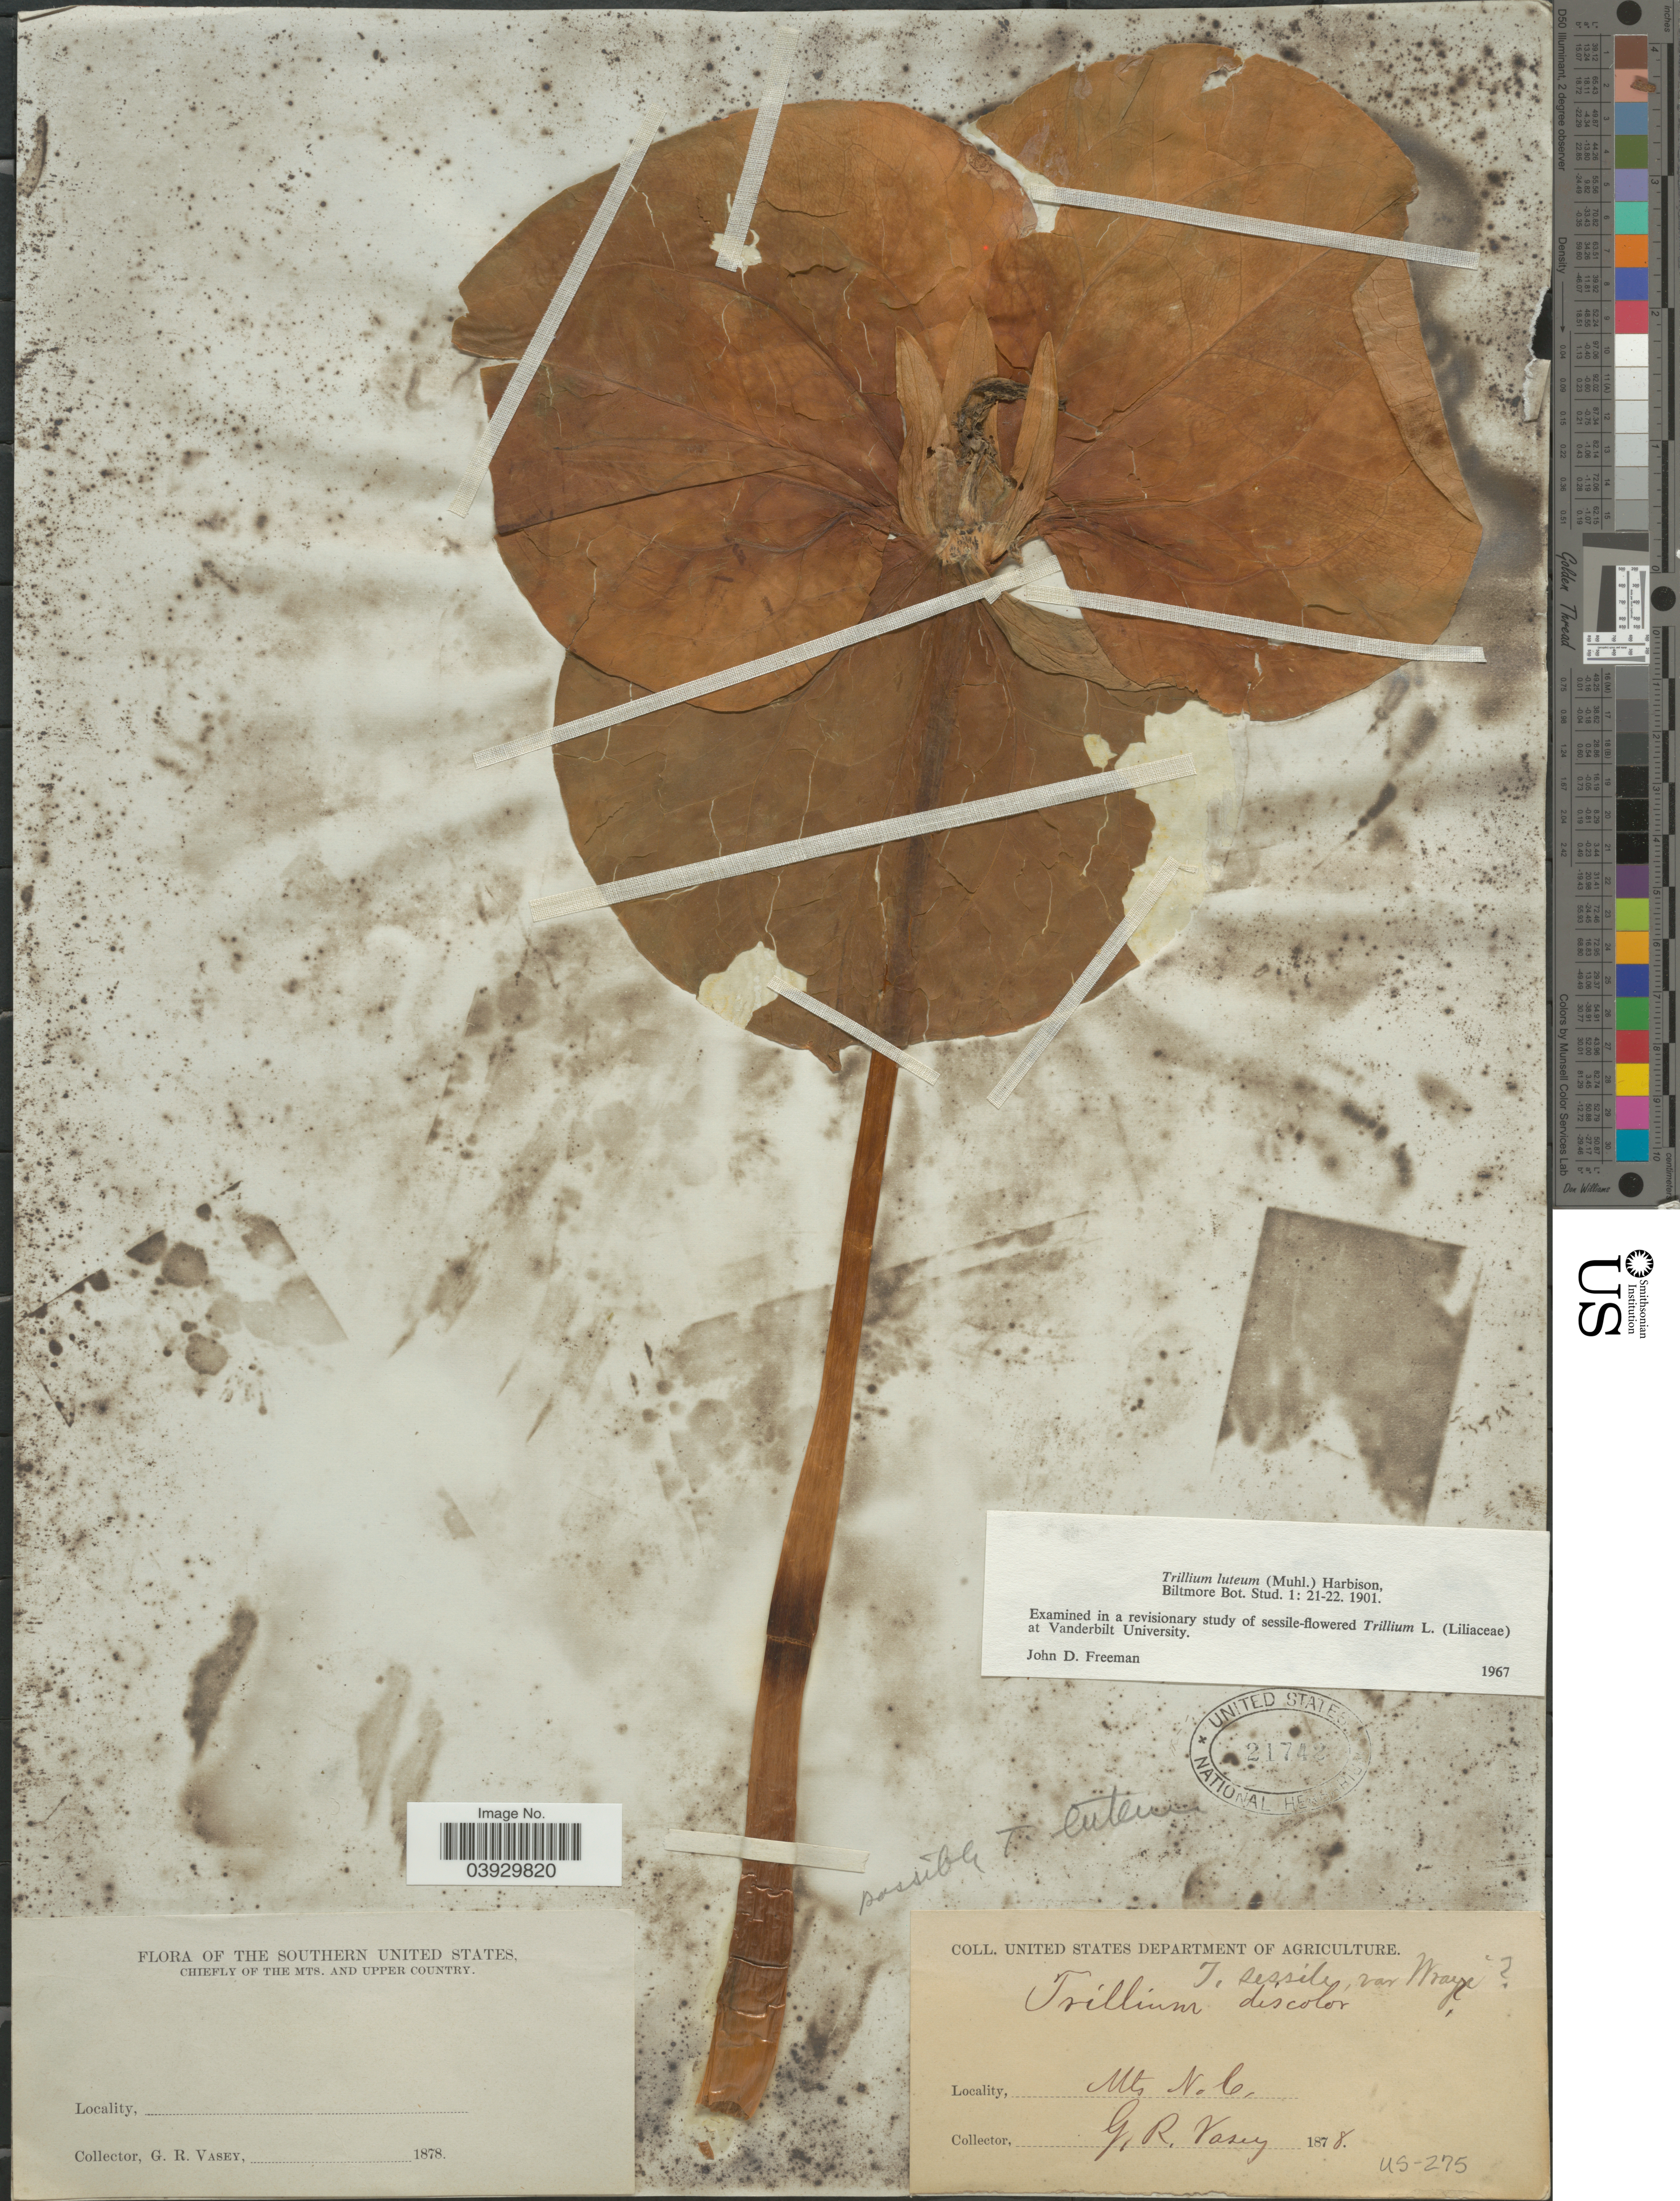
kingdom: Plantae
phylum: Tracheophyta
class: Liliopsida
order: Liliales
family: Melanthiaceae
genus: Trillium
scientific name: Trillium luteum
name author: Harb.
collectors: G. R. Vasey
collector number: US-275?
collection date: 1878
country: United States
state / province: North Carolina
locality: The Southern United States. Chiefly of the Mts. and Upper Country. Mts N.C.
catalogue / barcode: US 21742